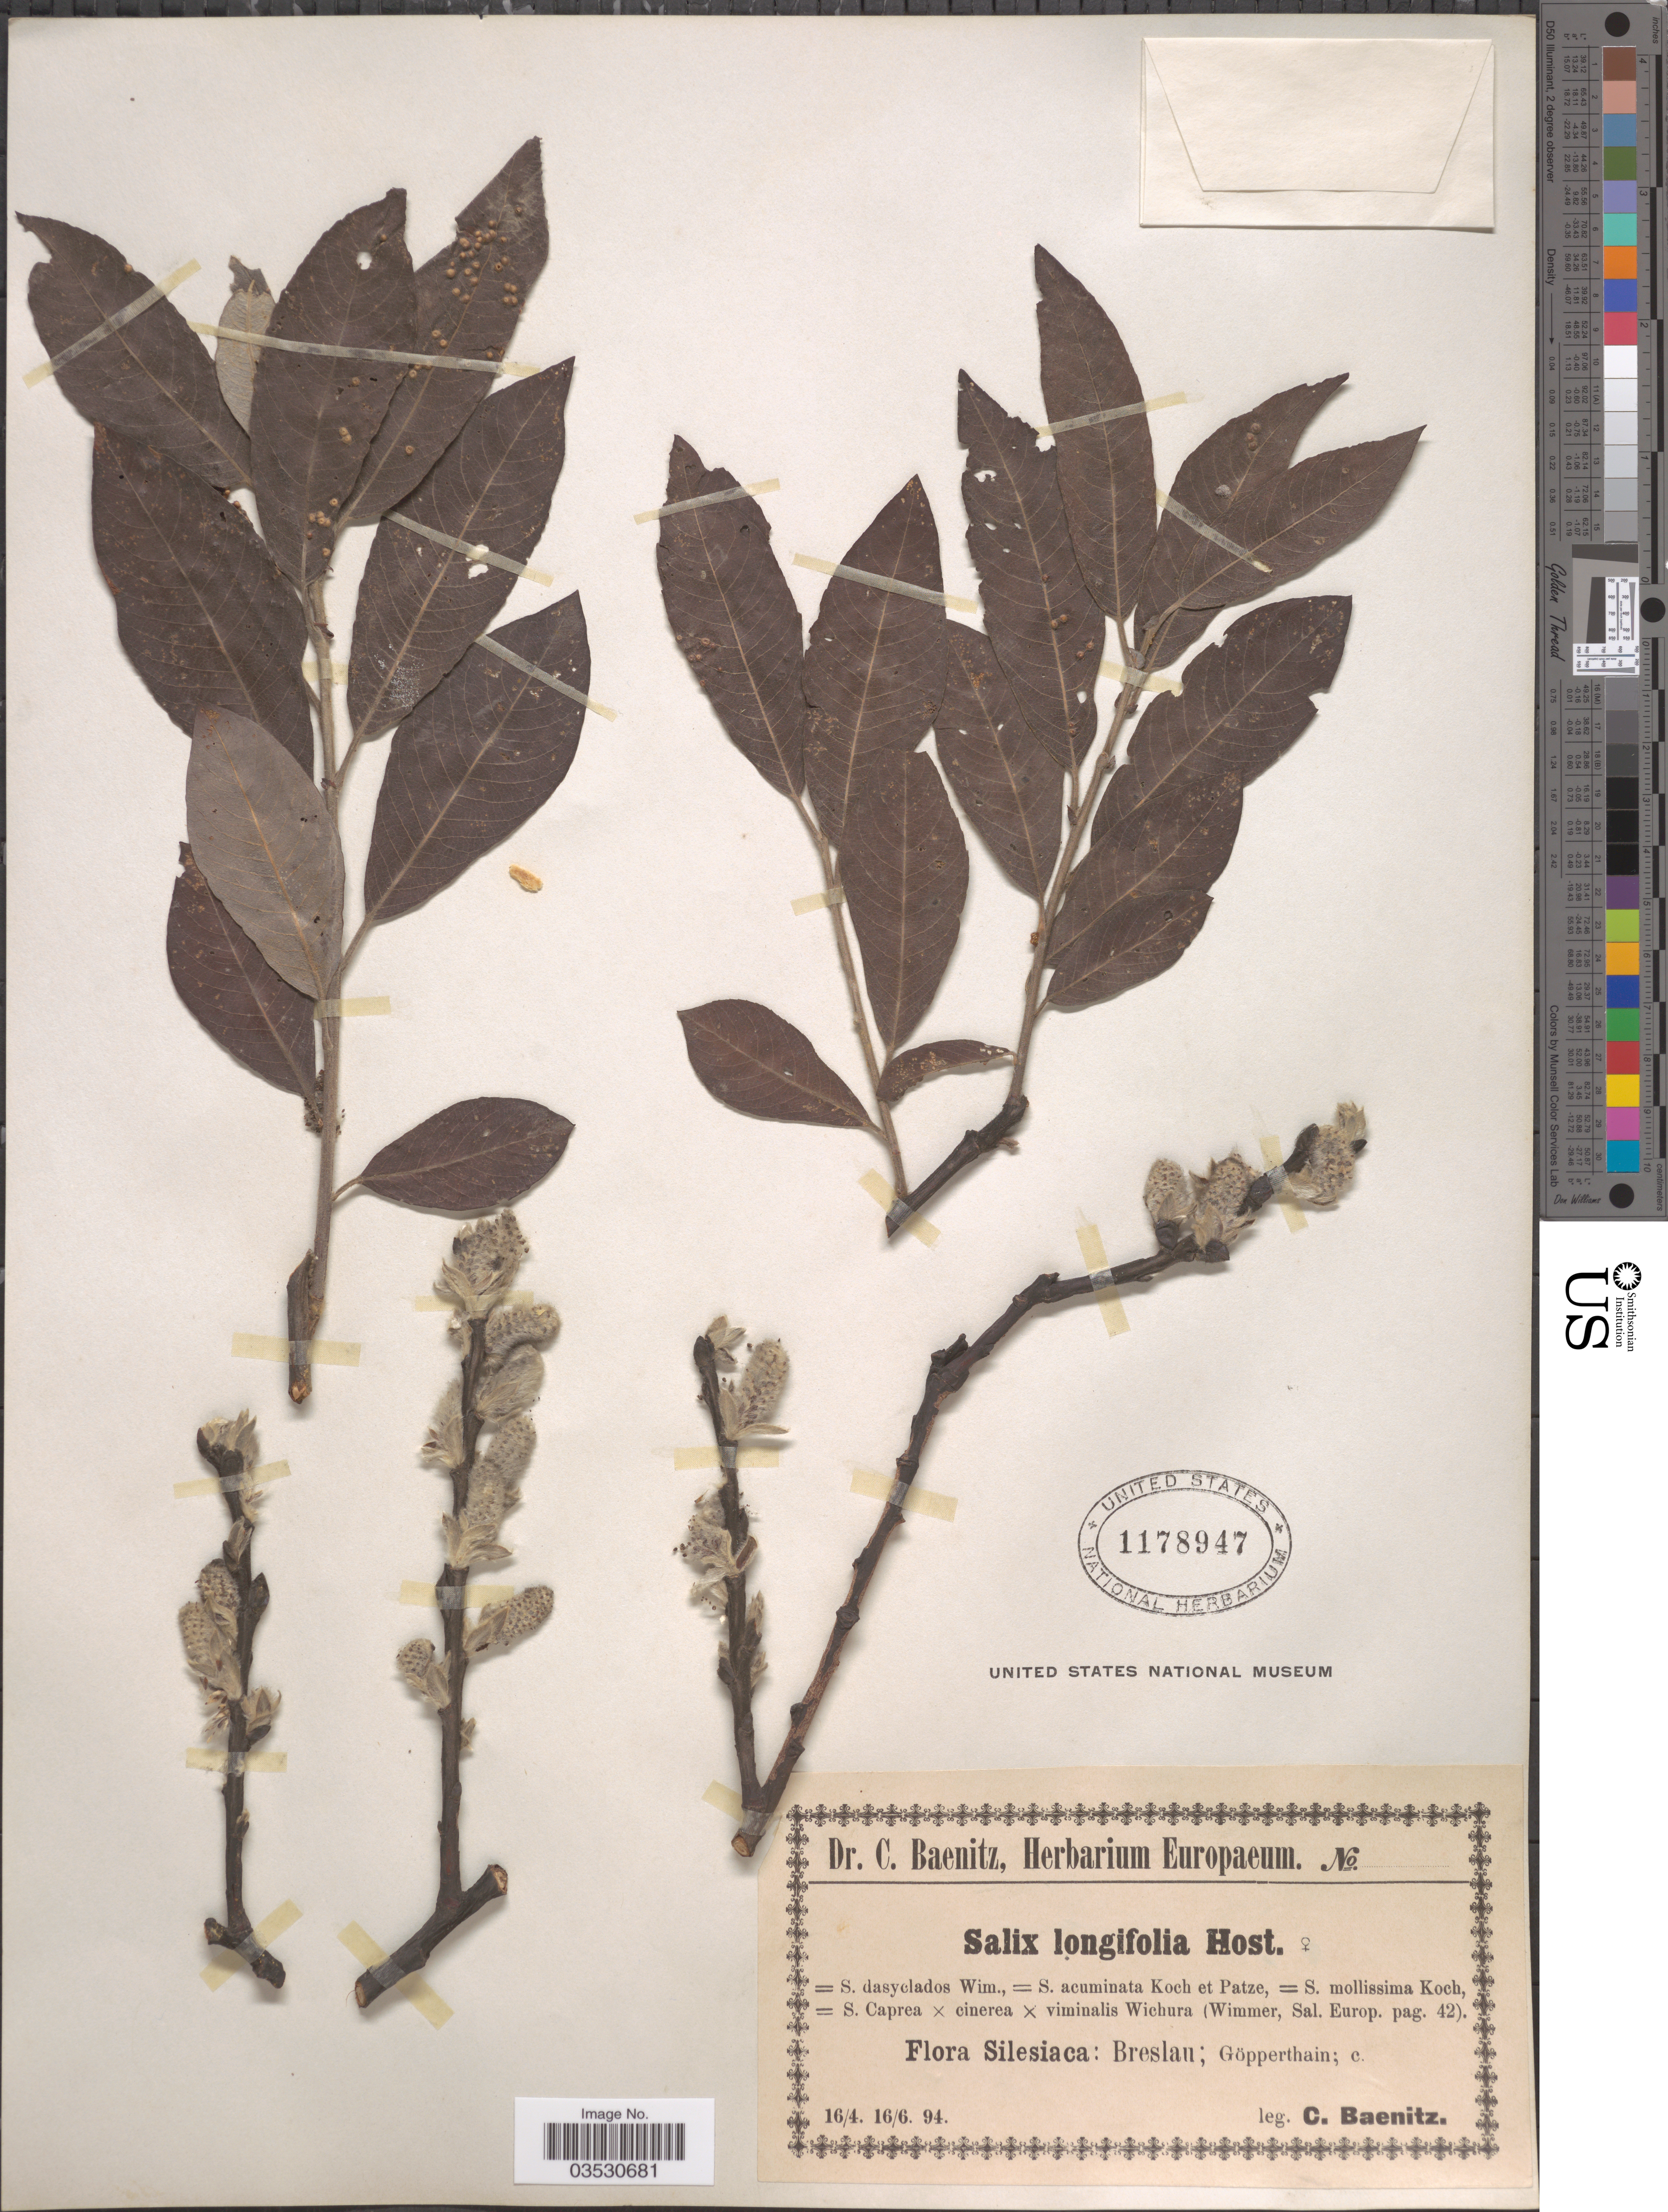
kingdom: Plantae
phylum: Tracheophyta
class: Magnoliopsida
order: Malpighiales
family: Salicaceae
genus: Salix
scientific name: Salix longifolia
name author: Host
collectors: C. G. Baenitz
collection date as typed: Transcribed d/m/y: 16/4/94 to 16/6/94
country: Poland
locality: Silesiaca: Breslau; Göpperthain.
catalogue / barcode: US 1178947